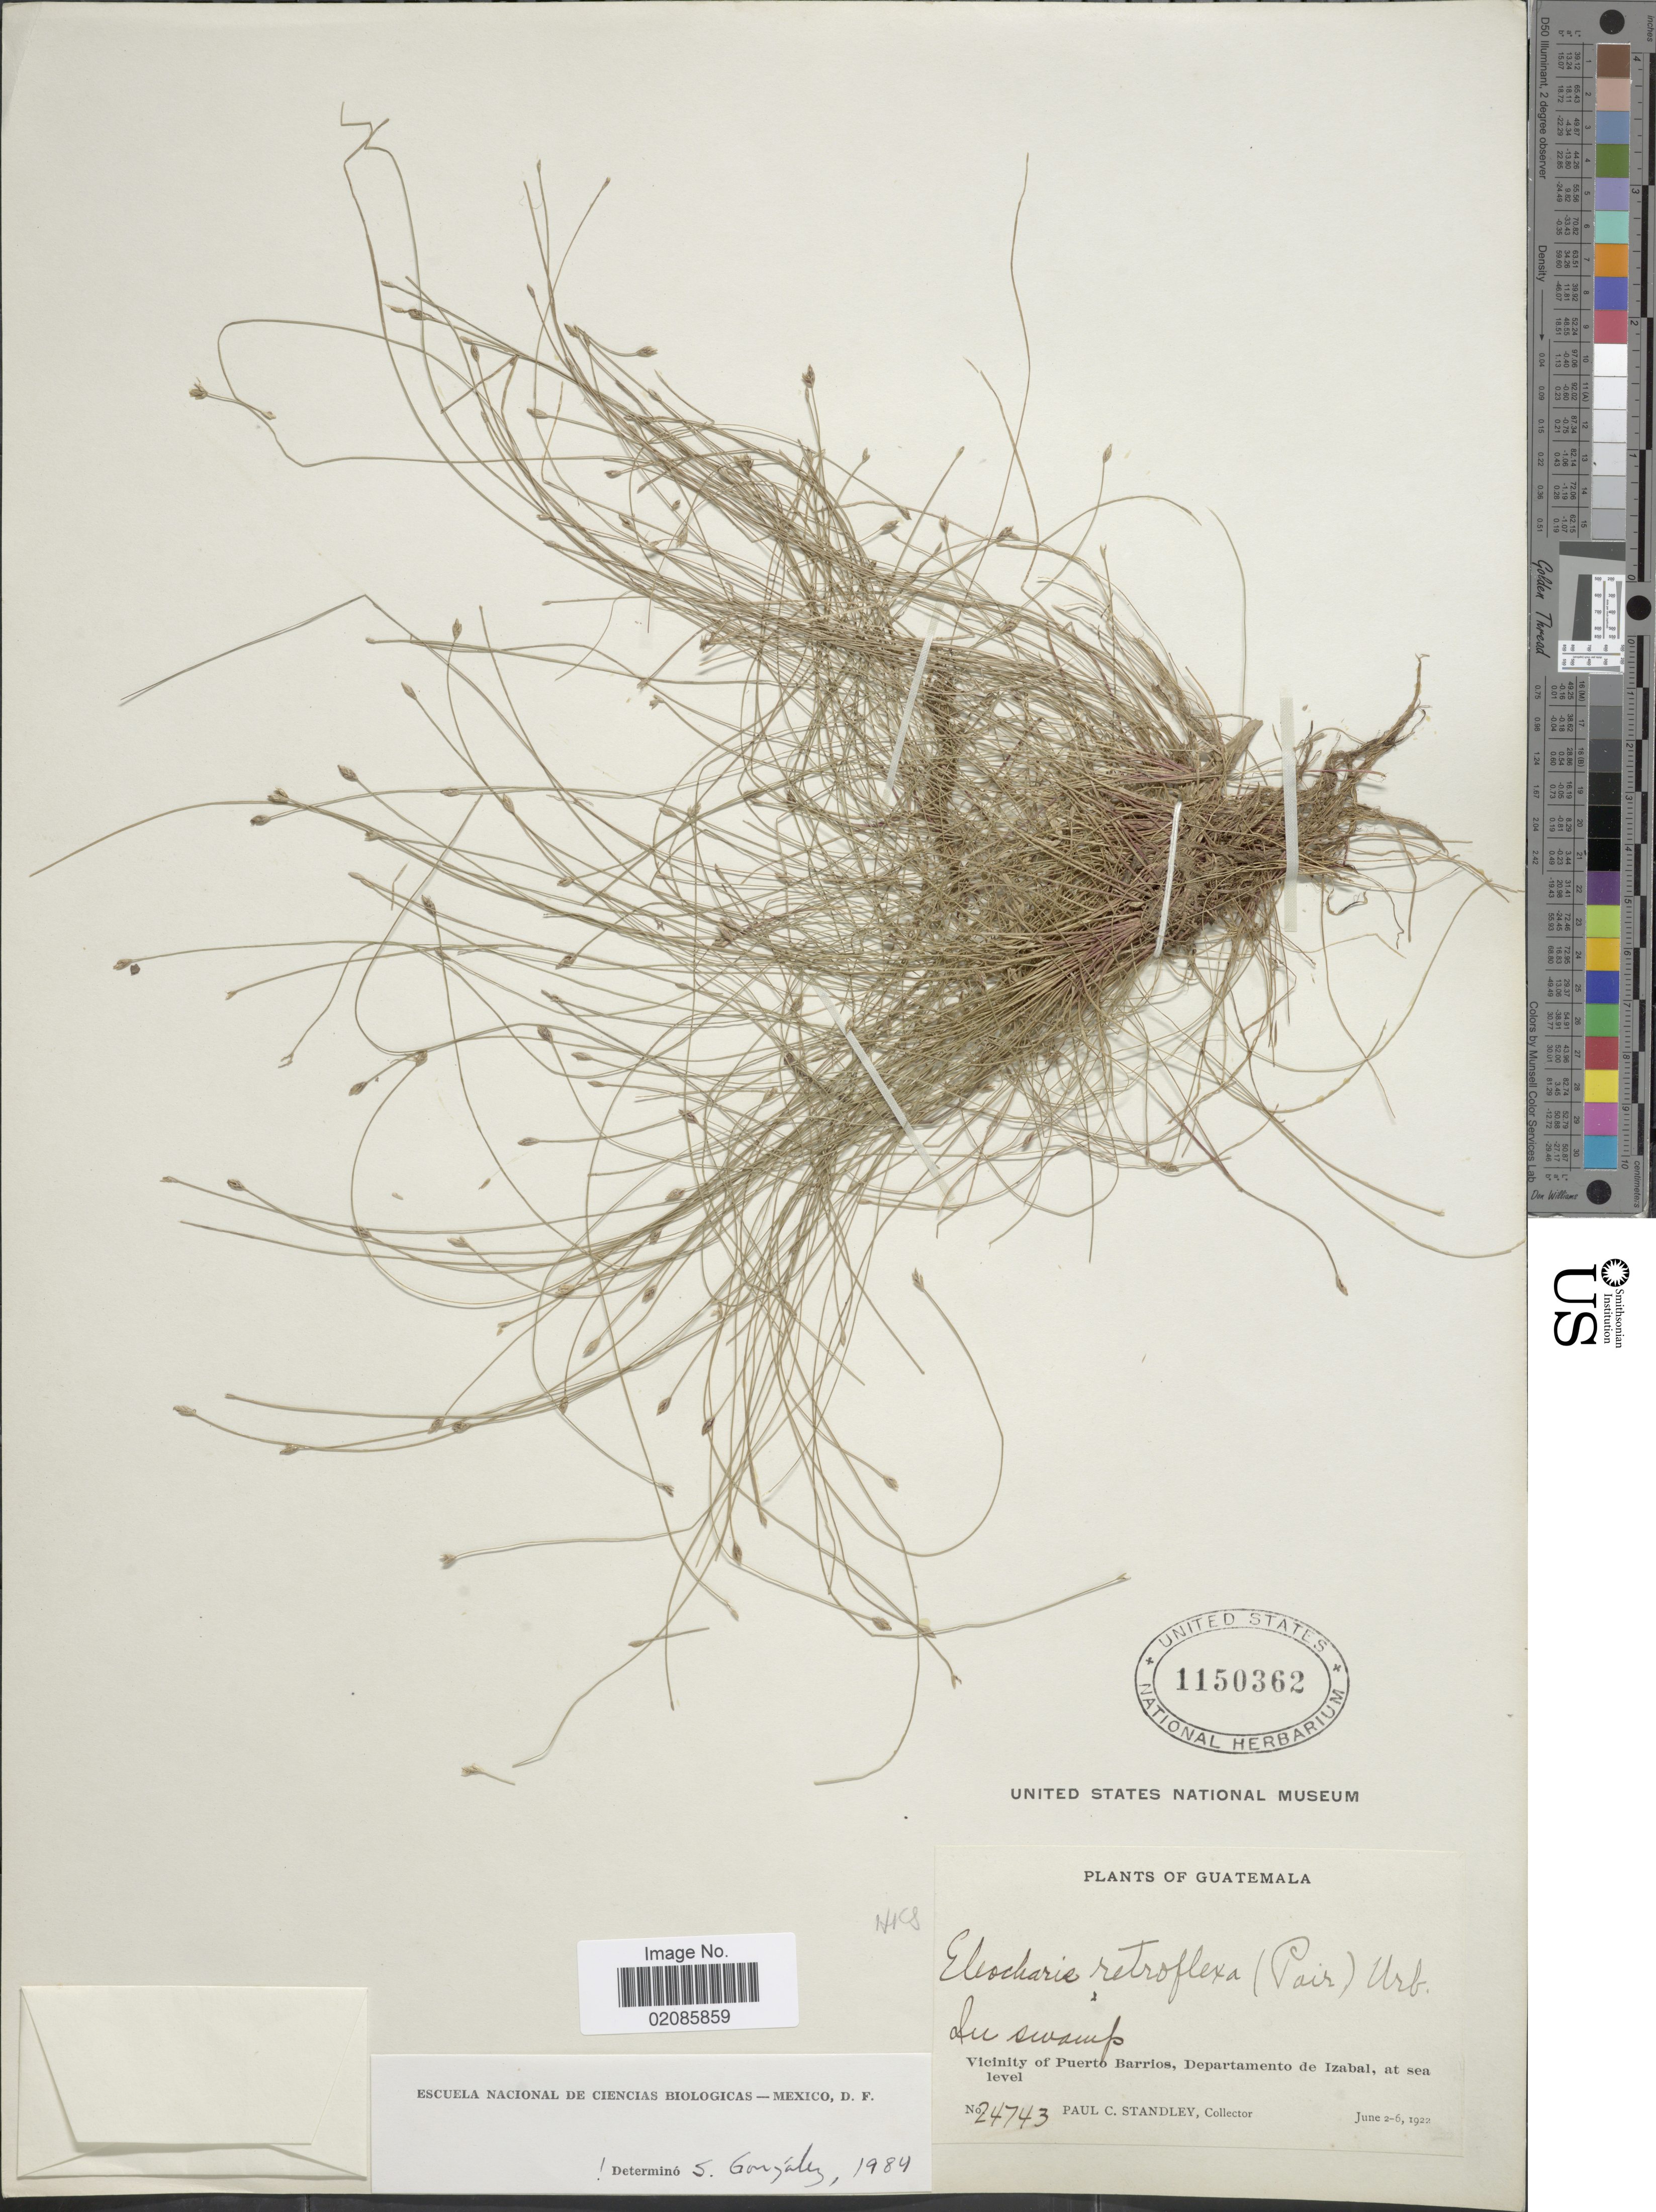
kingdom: Plantae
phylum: Tracheophyta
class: Liliopsida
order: Poales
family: Cyperaceae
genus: Eleocharis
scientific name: Eleocharis retroflexa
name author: (Poir.) Urb.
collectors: P. C. Standley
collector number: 24743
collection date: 1922-06-02/1922-06-06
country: Guatemala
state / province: Izabal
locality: In swamp. Vicinity of Puerto Barios, Departamento de Izabal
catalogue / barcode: US 1150362